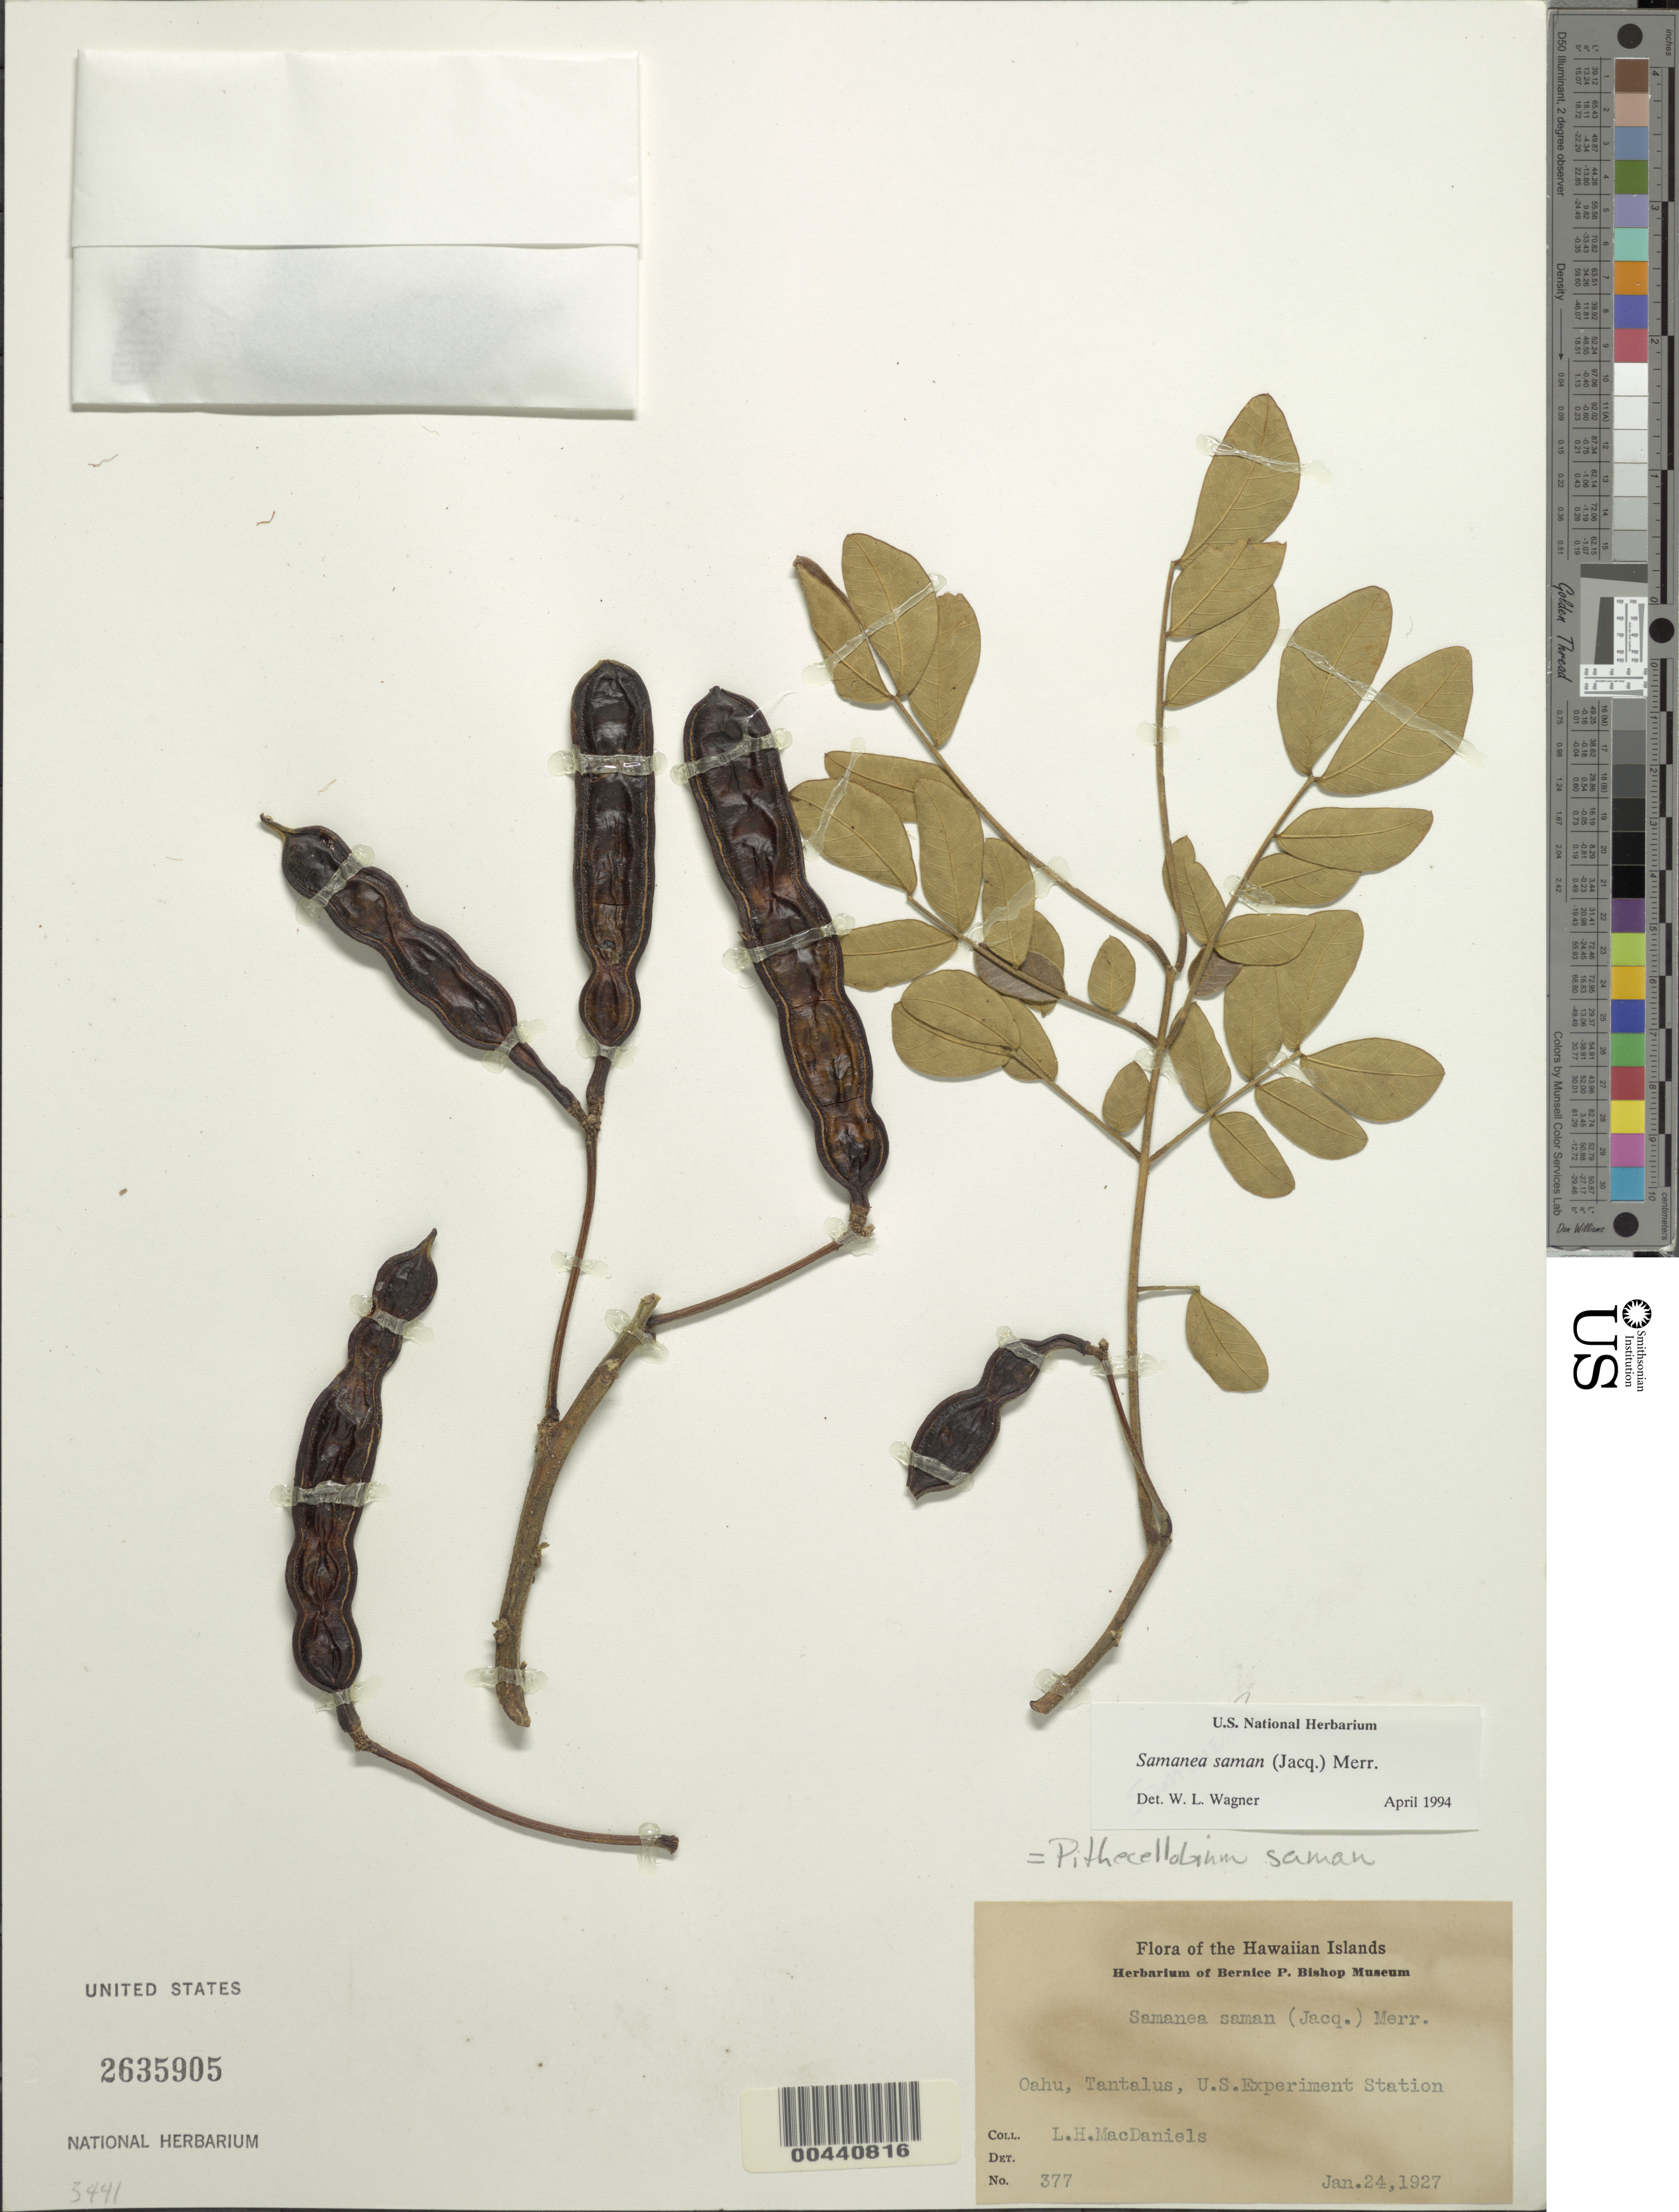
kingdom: Plantae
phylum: Tracheophyta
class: Magnoliopsida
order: Fabales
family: Fabaceae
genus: Samanea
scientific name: Samanea saman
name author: (Jacq.) Merr.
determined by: Wagner, W. L., (BOT), Smithsonian Institution - National Museum of Natural History (UNITED STATES)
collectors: L. MacDaniels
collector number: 377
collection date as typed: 24 Jan 1927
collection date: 1927-01-24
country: United States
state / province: Hawaii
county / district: Honolulu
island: Oahu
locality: Tantalus, U.S. Experiment Station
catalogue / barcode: US 2635905